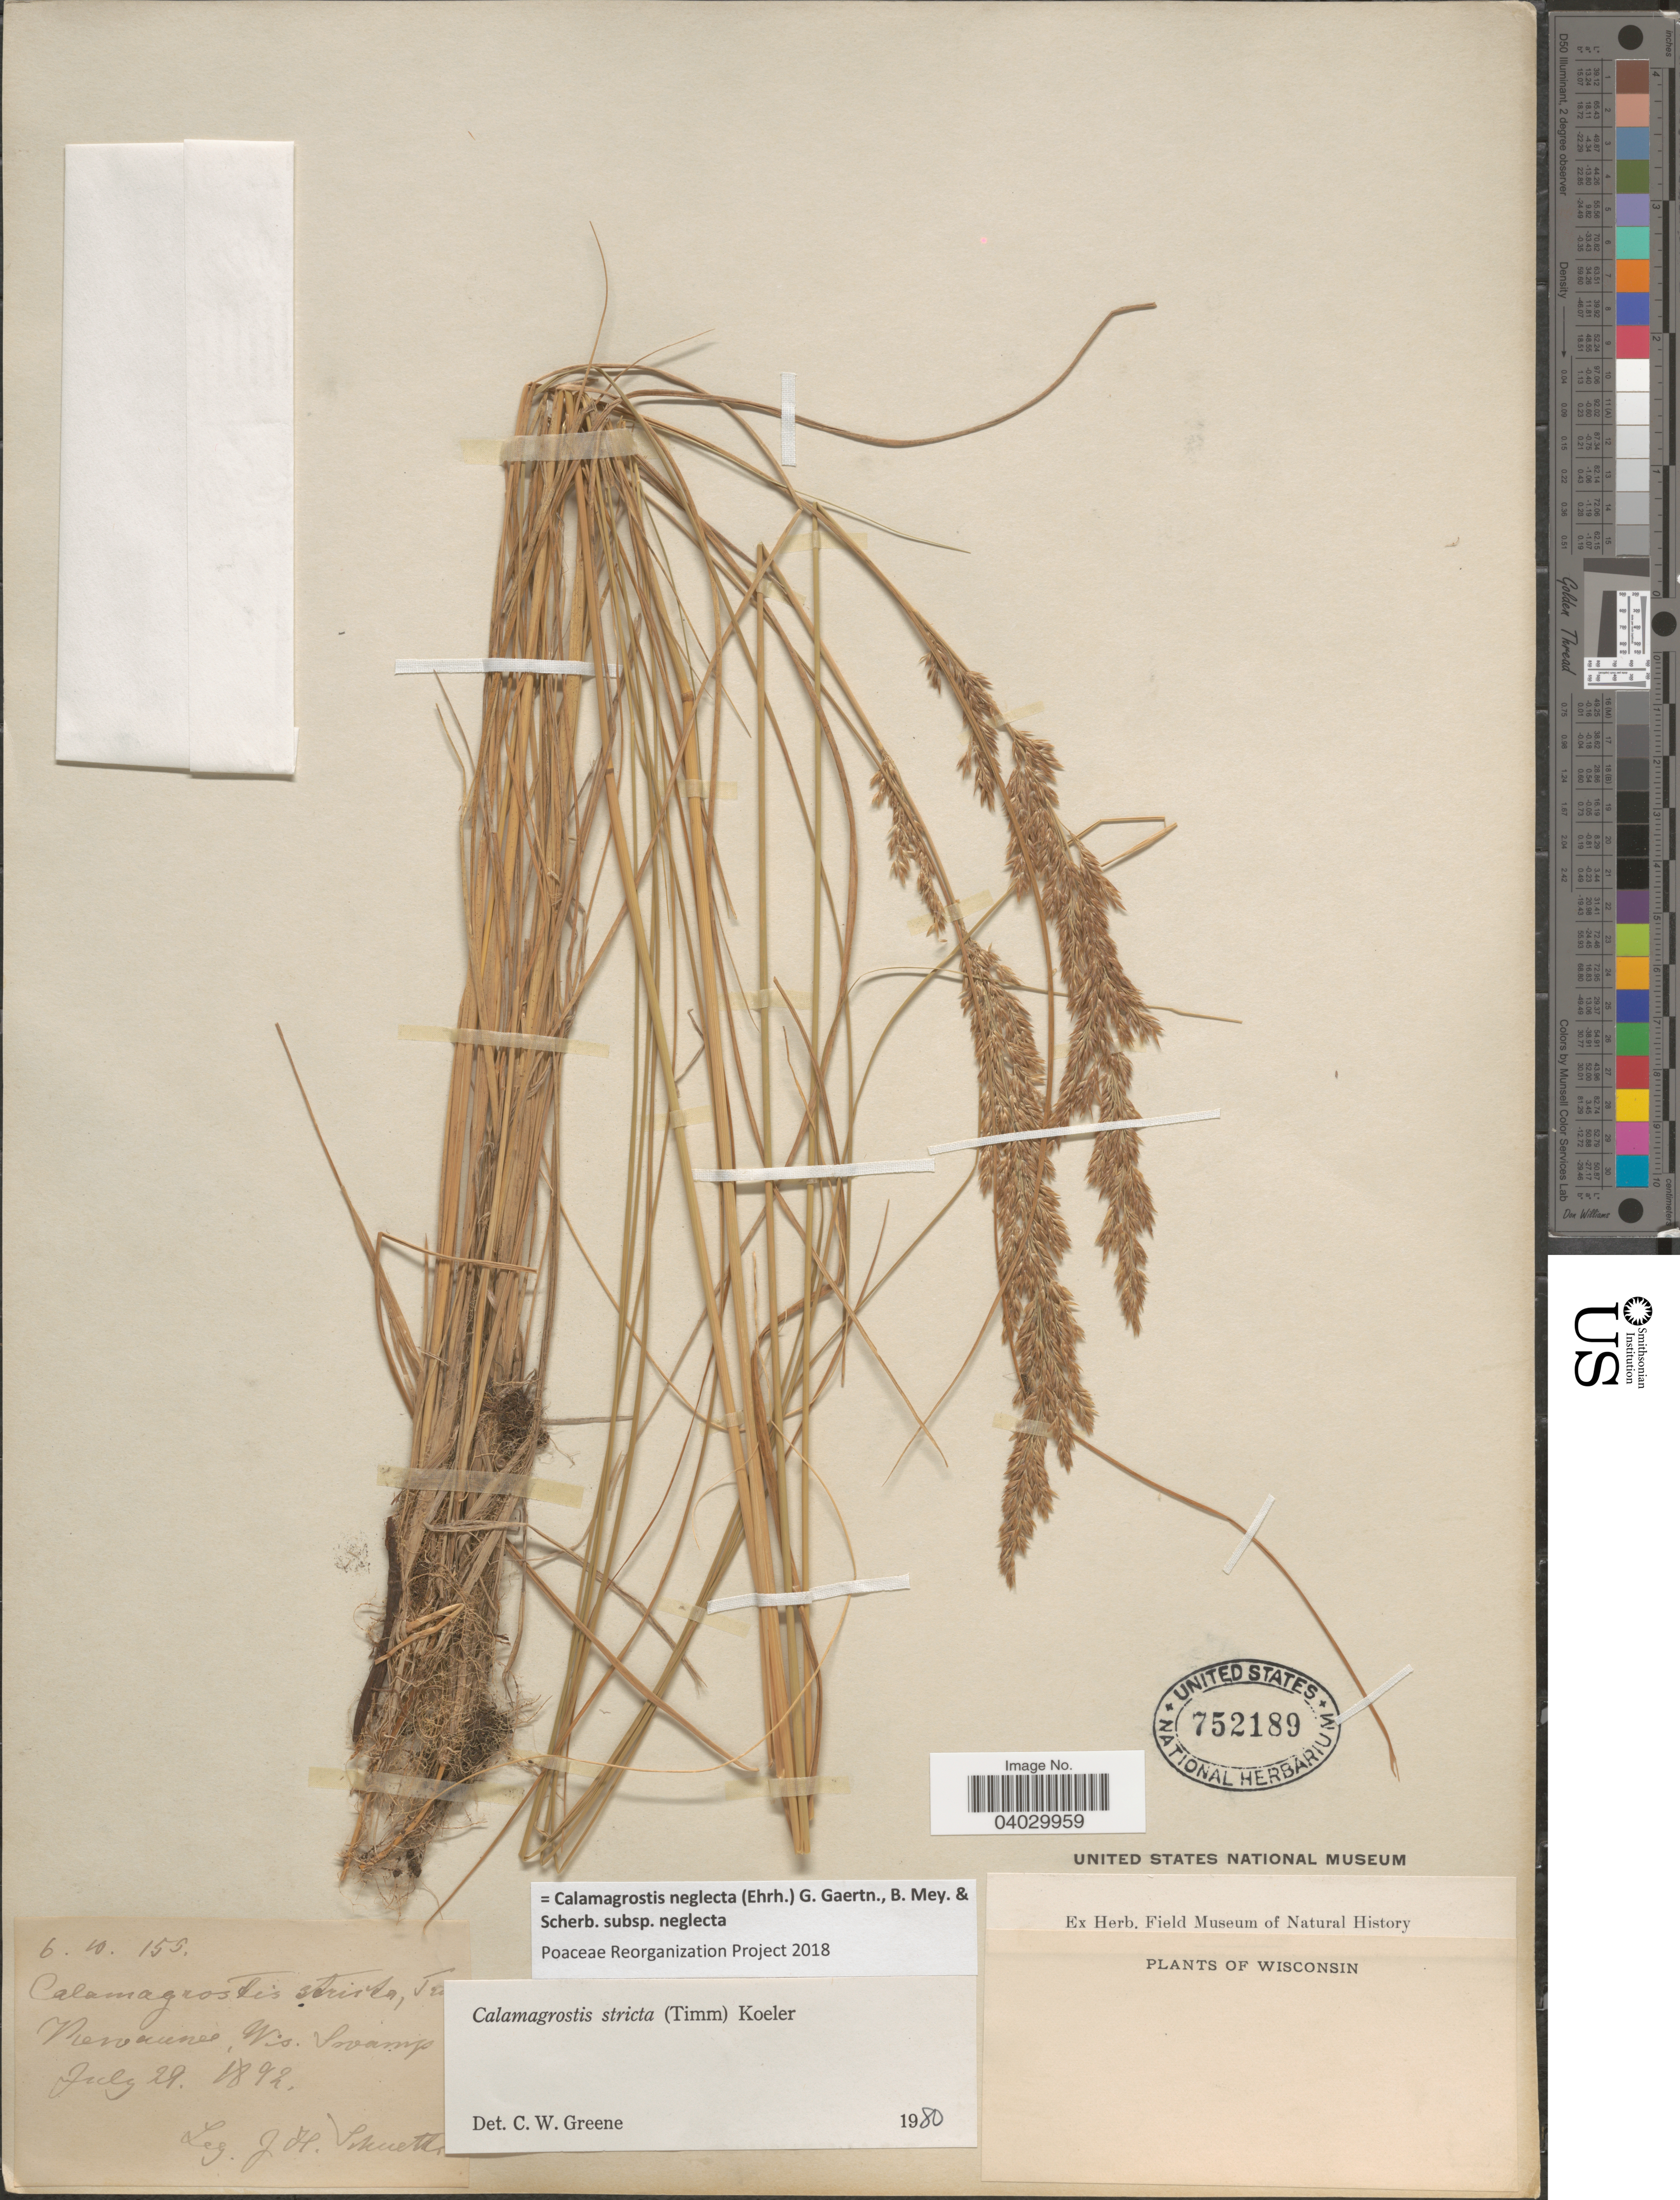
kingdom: Plantae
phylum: Tracheophyta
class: Liliopsida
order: Poales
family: Poaceae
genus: Calamagrostis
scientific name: Calamagrostis neglecta subsp. neglecta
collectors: J. H. Schuette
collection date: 1892-07-29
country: United States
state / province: Wisconsin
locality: Kewaunee.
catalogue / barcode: US 752189